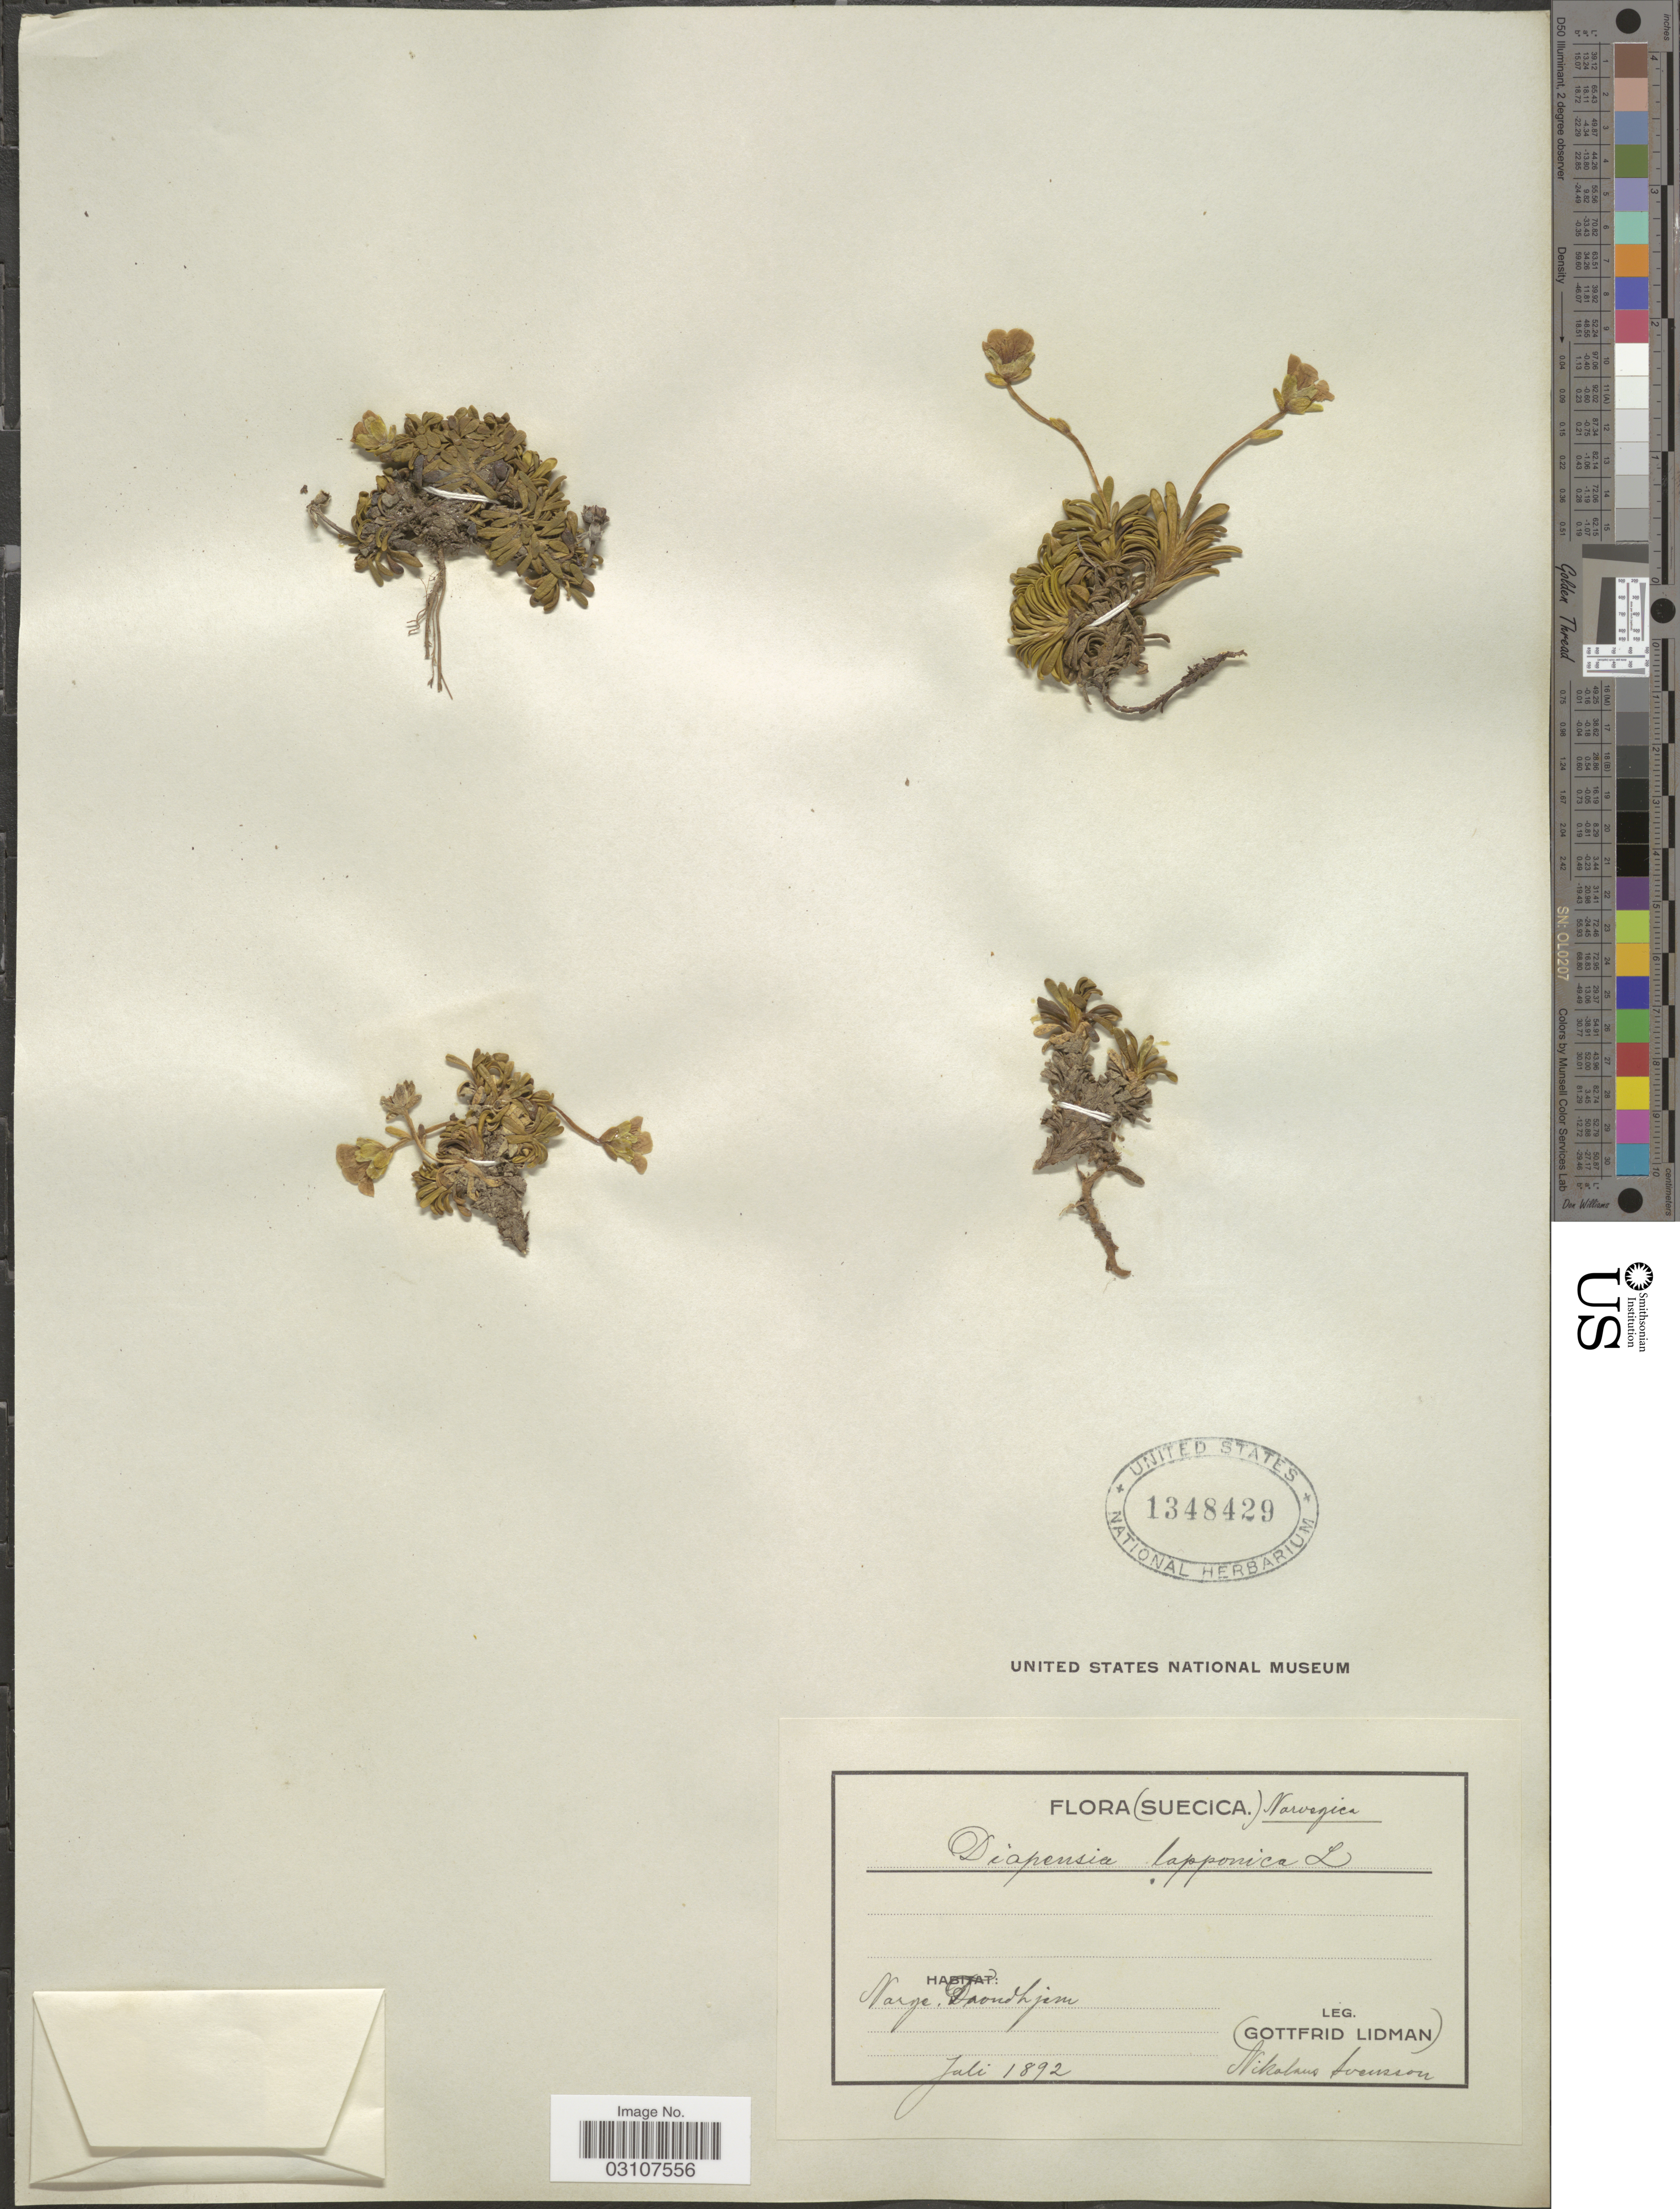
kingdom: Plantae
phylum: Tracheophyta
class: Magnoliopsida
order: Ericales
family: Diapensiaceae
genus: Diapensia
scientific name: Diapensia lapponica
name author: L.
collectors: N. Svensson & G. Lidman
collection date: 1892-07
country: Norway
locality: Trondhjem.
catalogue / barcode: US 1348429